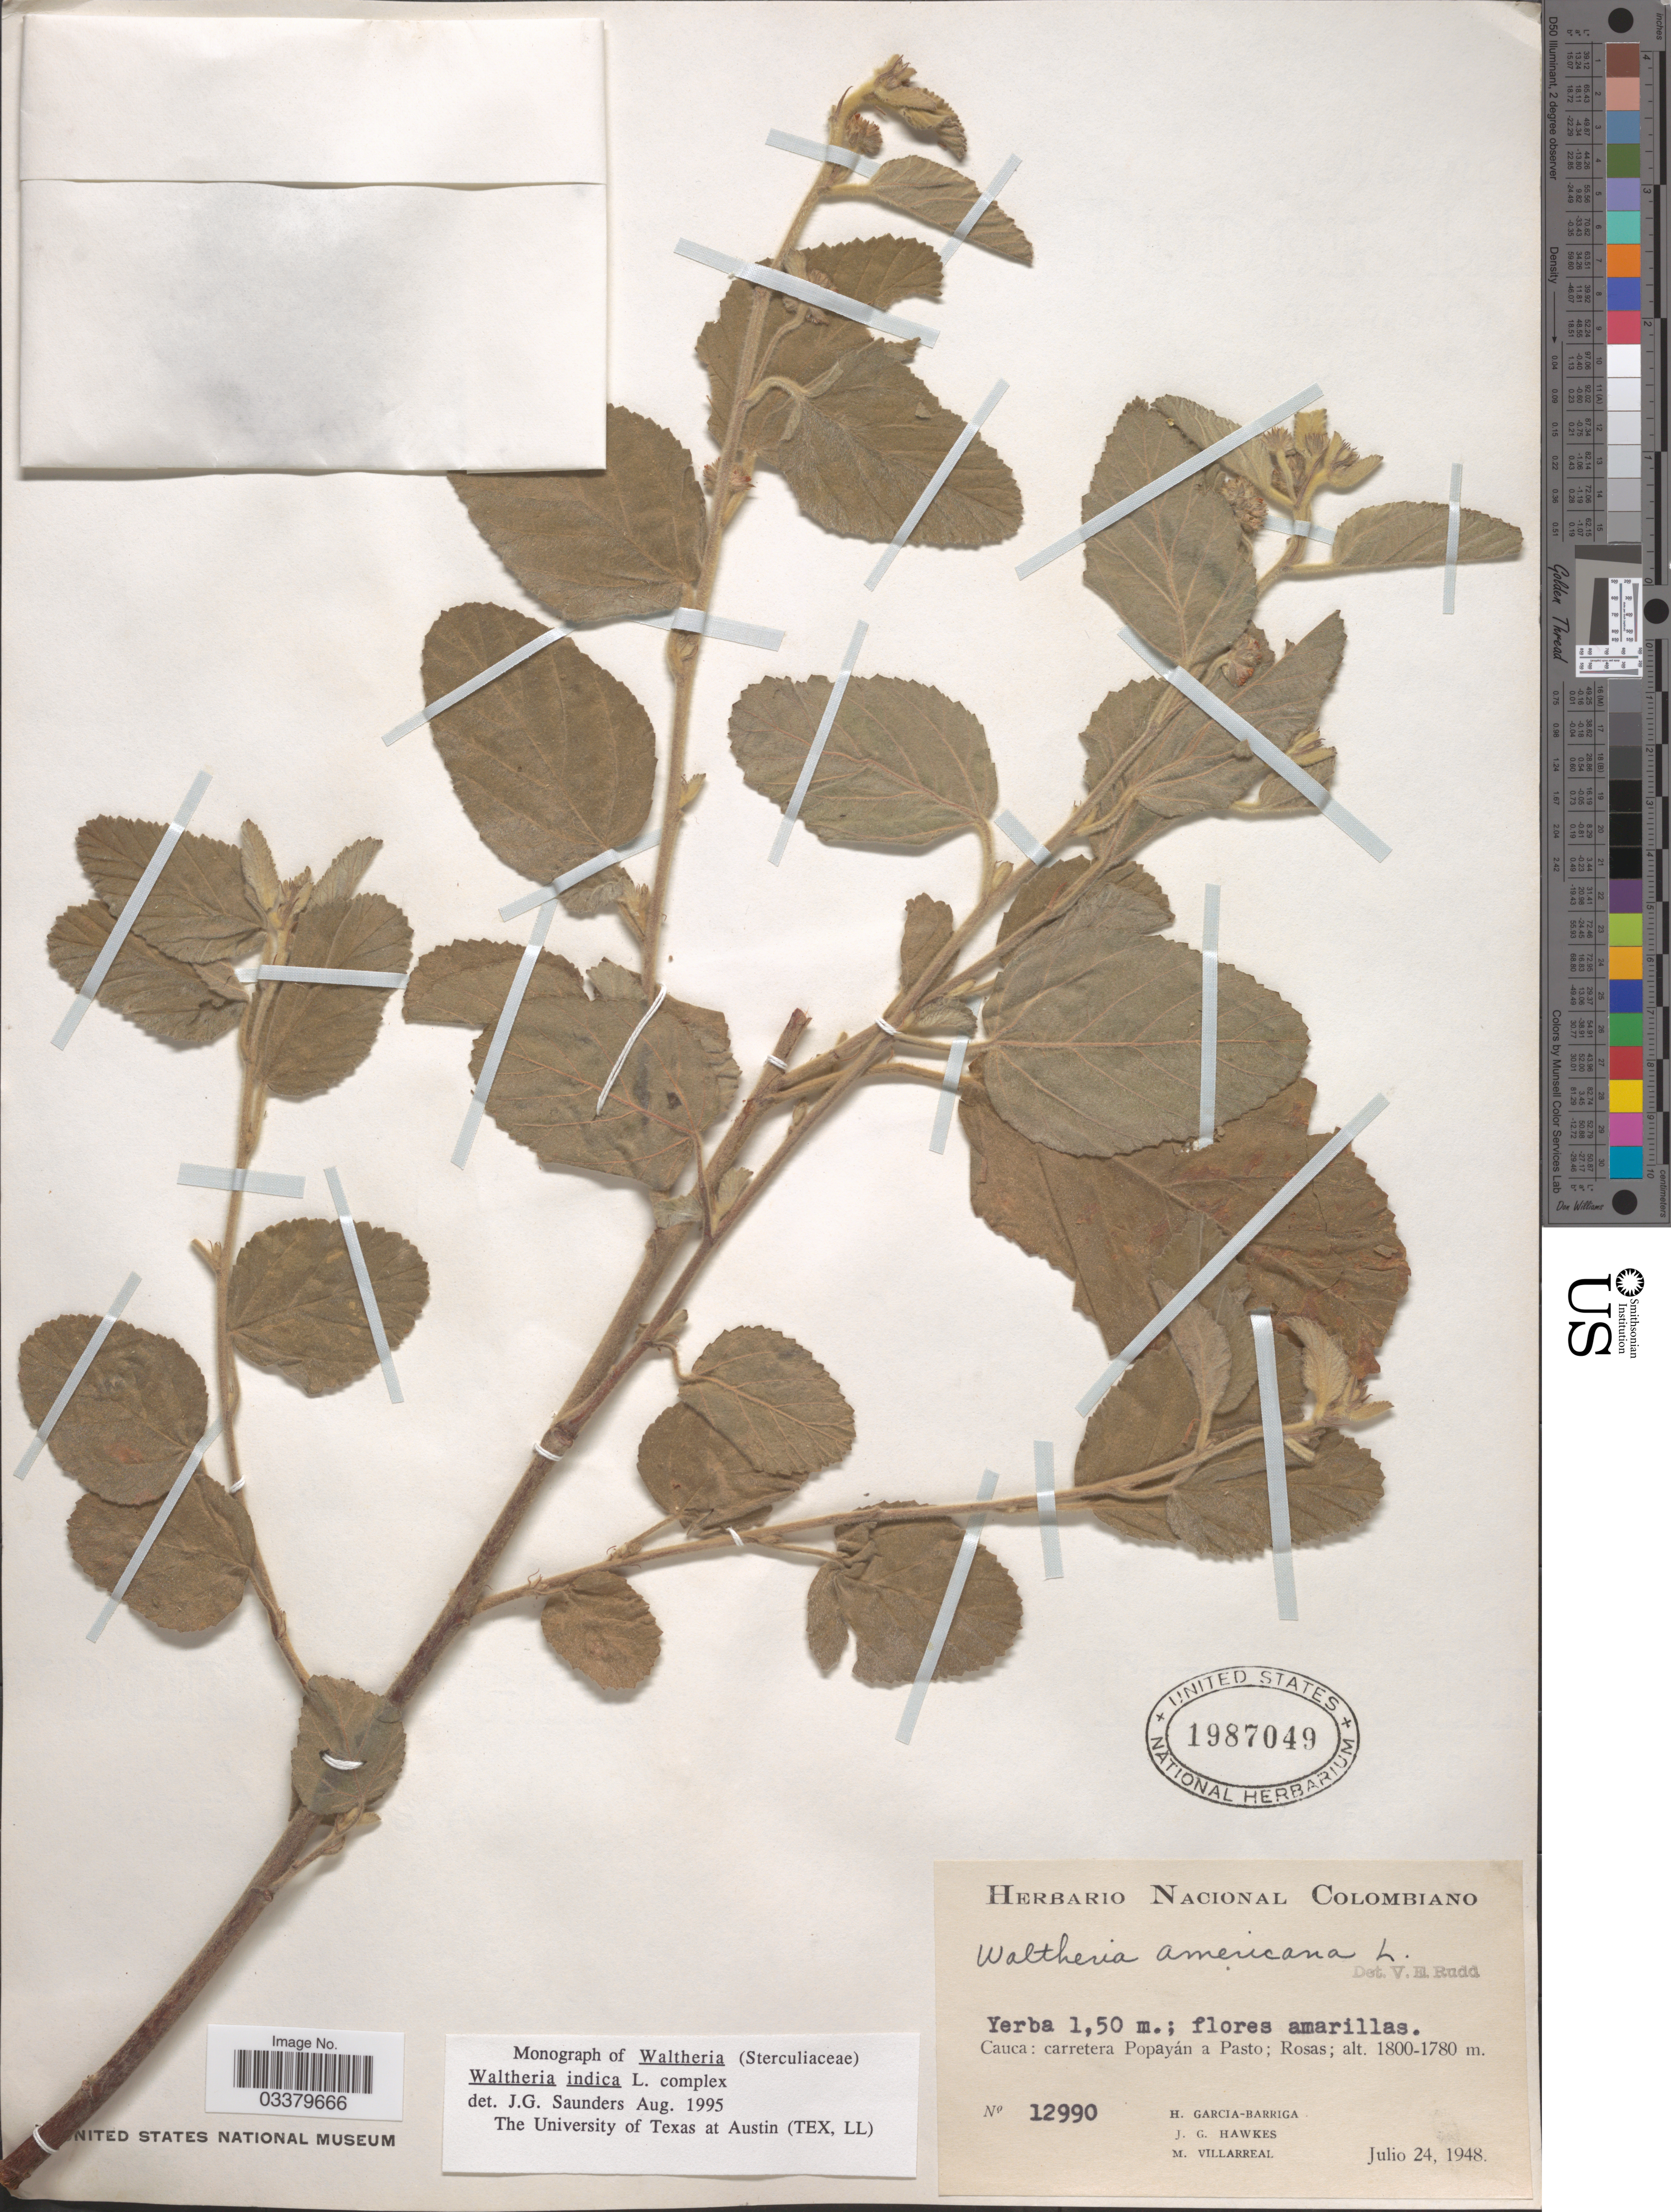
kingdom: Plantae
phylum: Tracheophyta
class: Magnoliopsida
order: Malvales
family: Malvaceae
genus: Waltheria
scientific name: Waltheria indica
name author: L.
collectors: H. García Barriga, J. Hawkes & M. Villarreal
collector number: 12990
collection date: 1948-07-24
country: Colombia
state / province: Cauca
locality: Carretera Popayán a Pasto; Rosas.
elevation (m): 1780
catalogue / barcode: US 1987049